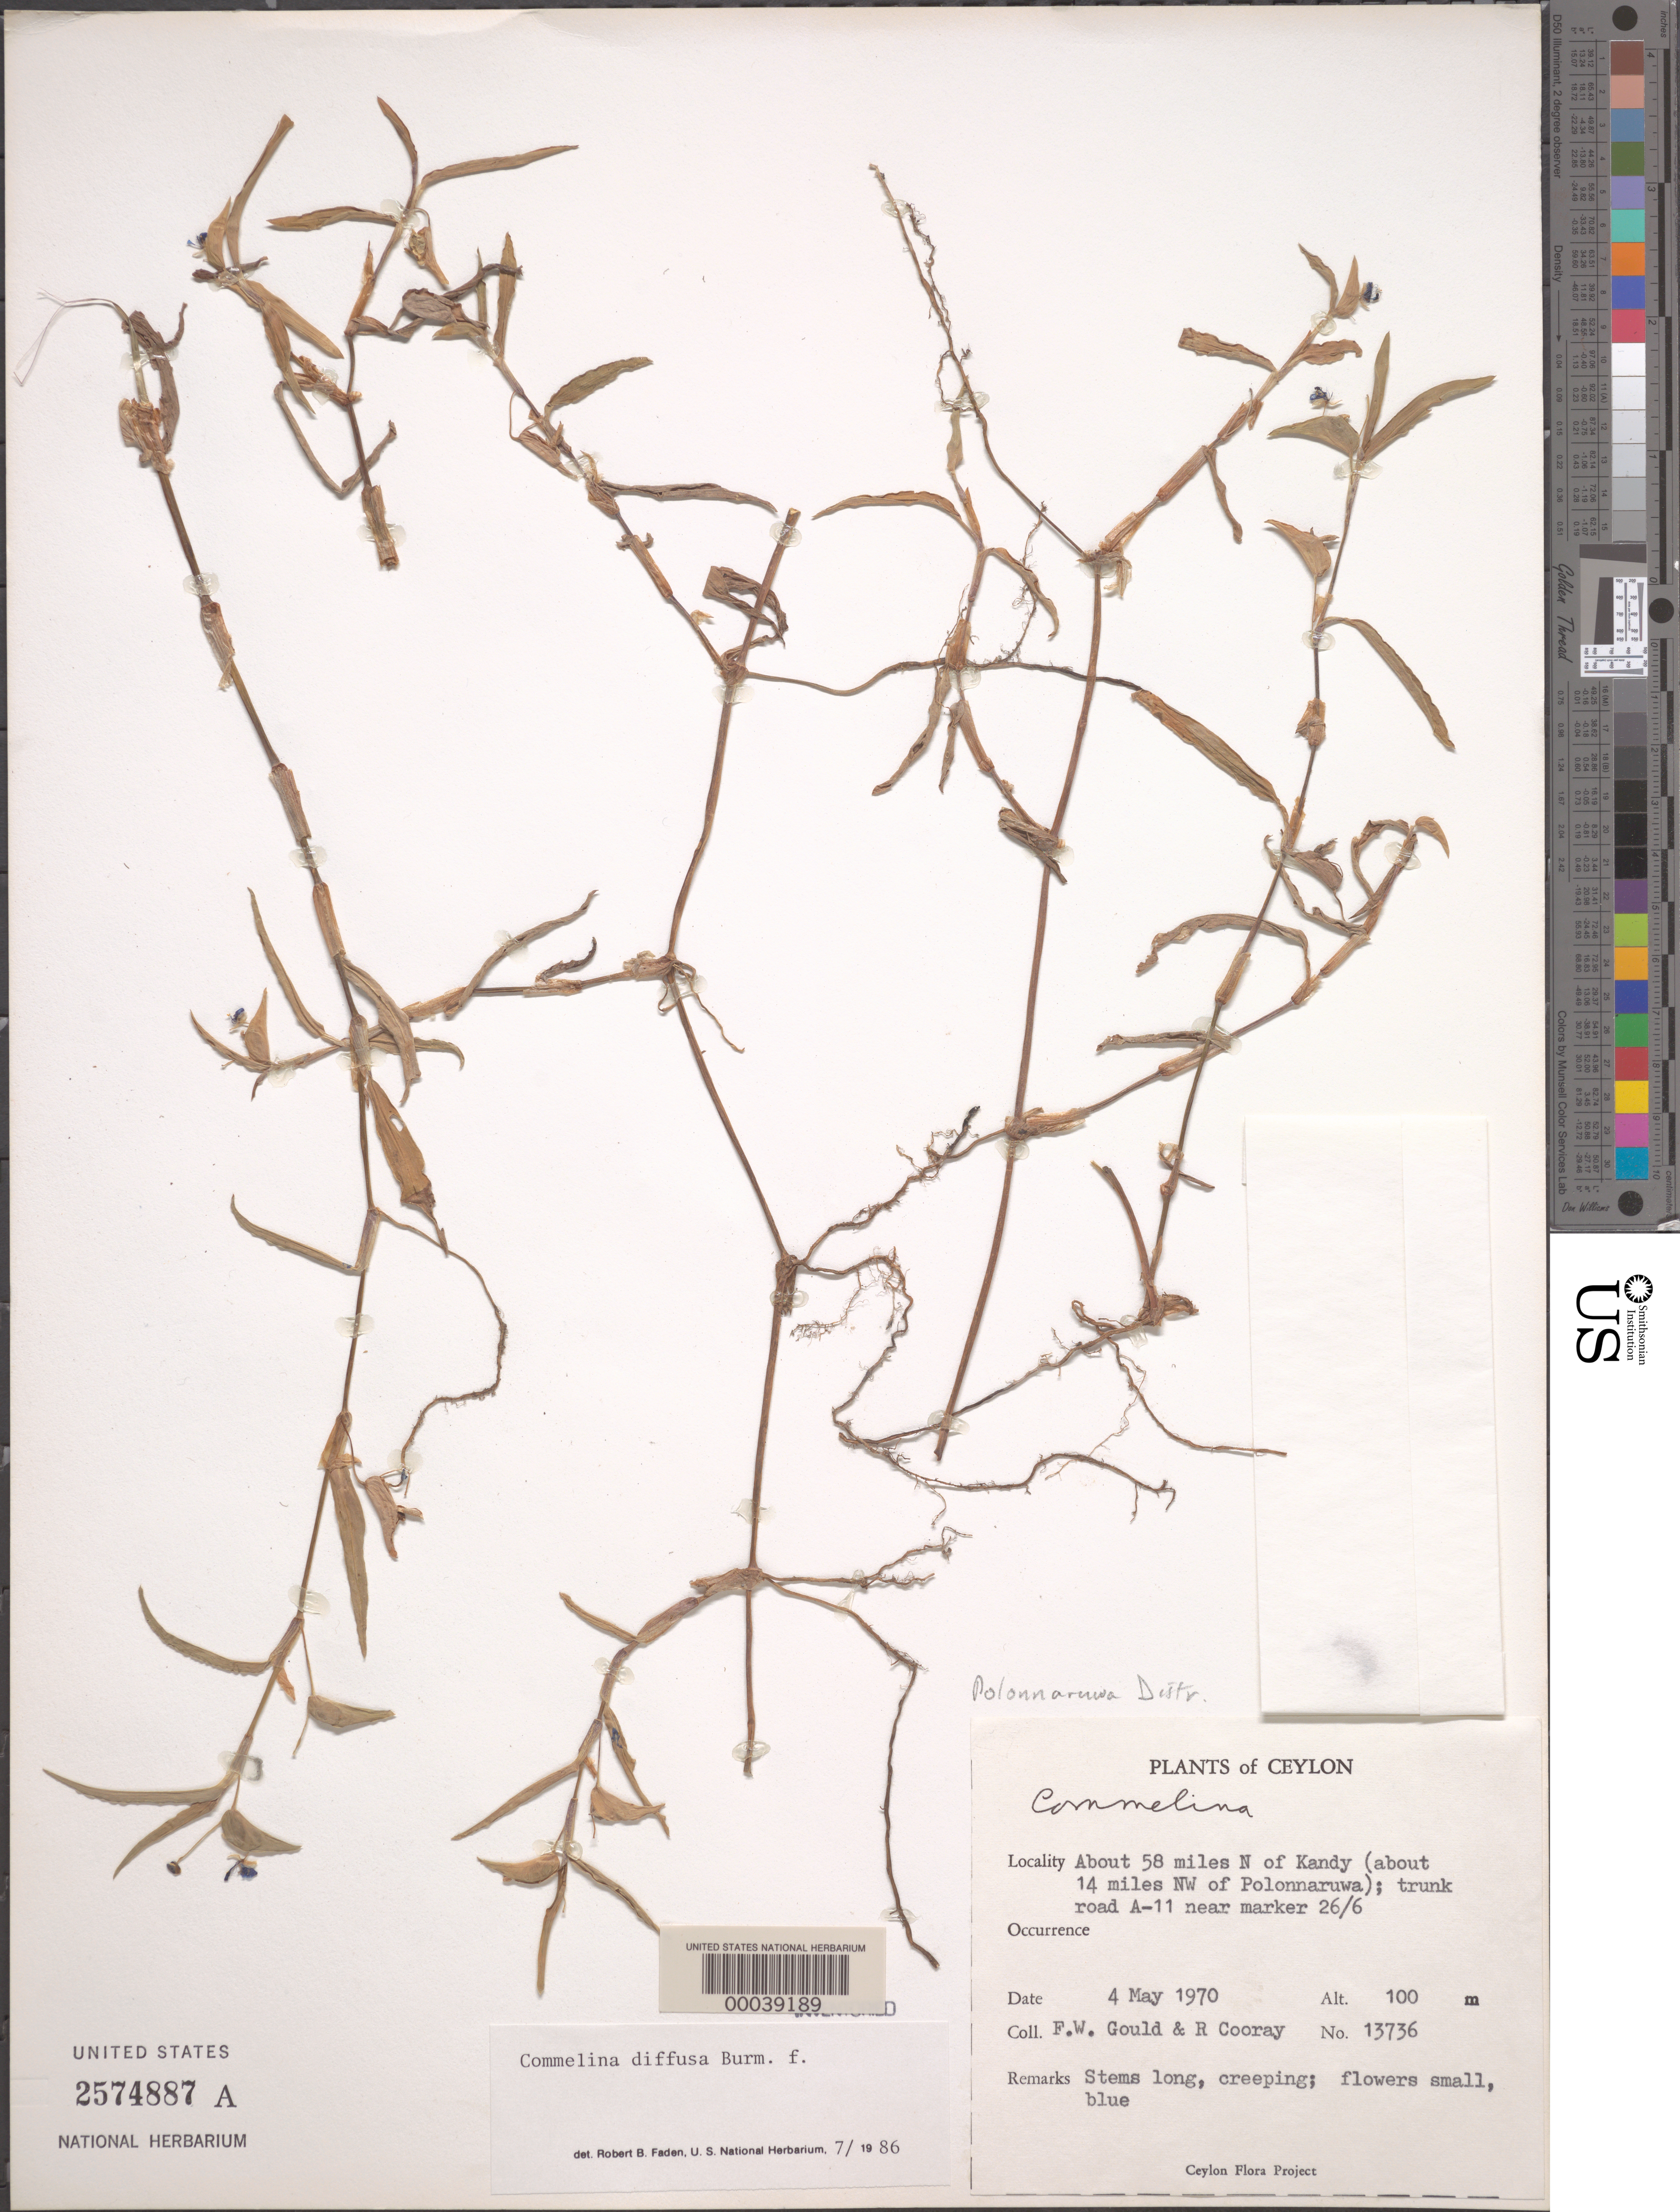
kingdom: Plantae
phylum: Tracheophyta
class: Liliopsida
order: Commelinales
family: Commelinaceae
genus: Commelina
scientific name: Commelina diffusa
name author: Burm. f.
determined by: Faden, Robert B., (US), Smithsonian Institution - National Museum of Natural History (UNITED STATES)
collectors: F. W. Gould & R. Cooray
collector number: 13736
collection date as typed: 04 May 1970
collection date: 1970-05-04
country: Sri Lanka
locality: N of kandy, nw of polonnaruwa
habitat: Roadside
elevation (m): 100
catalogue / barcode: US 2574887A